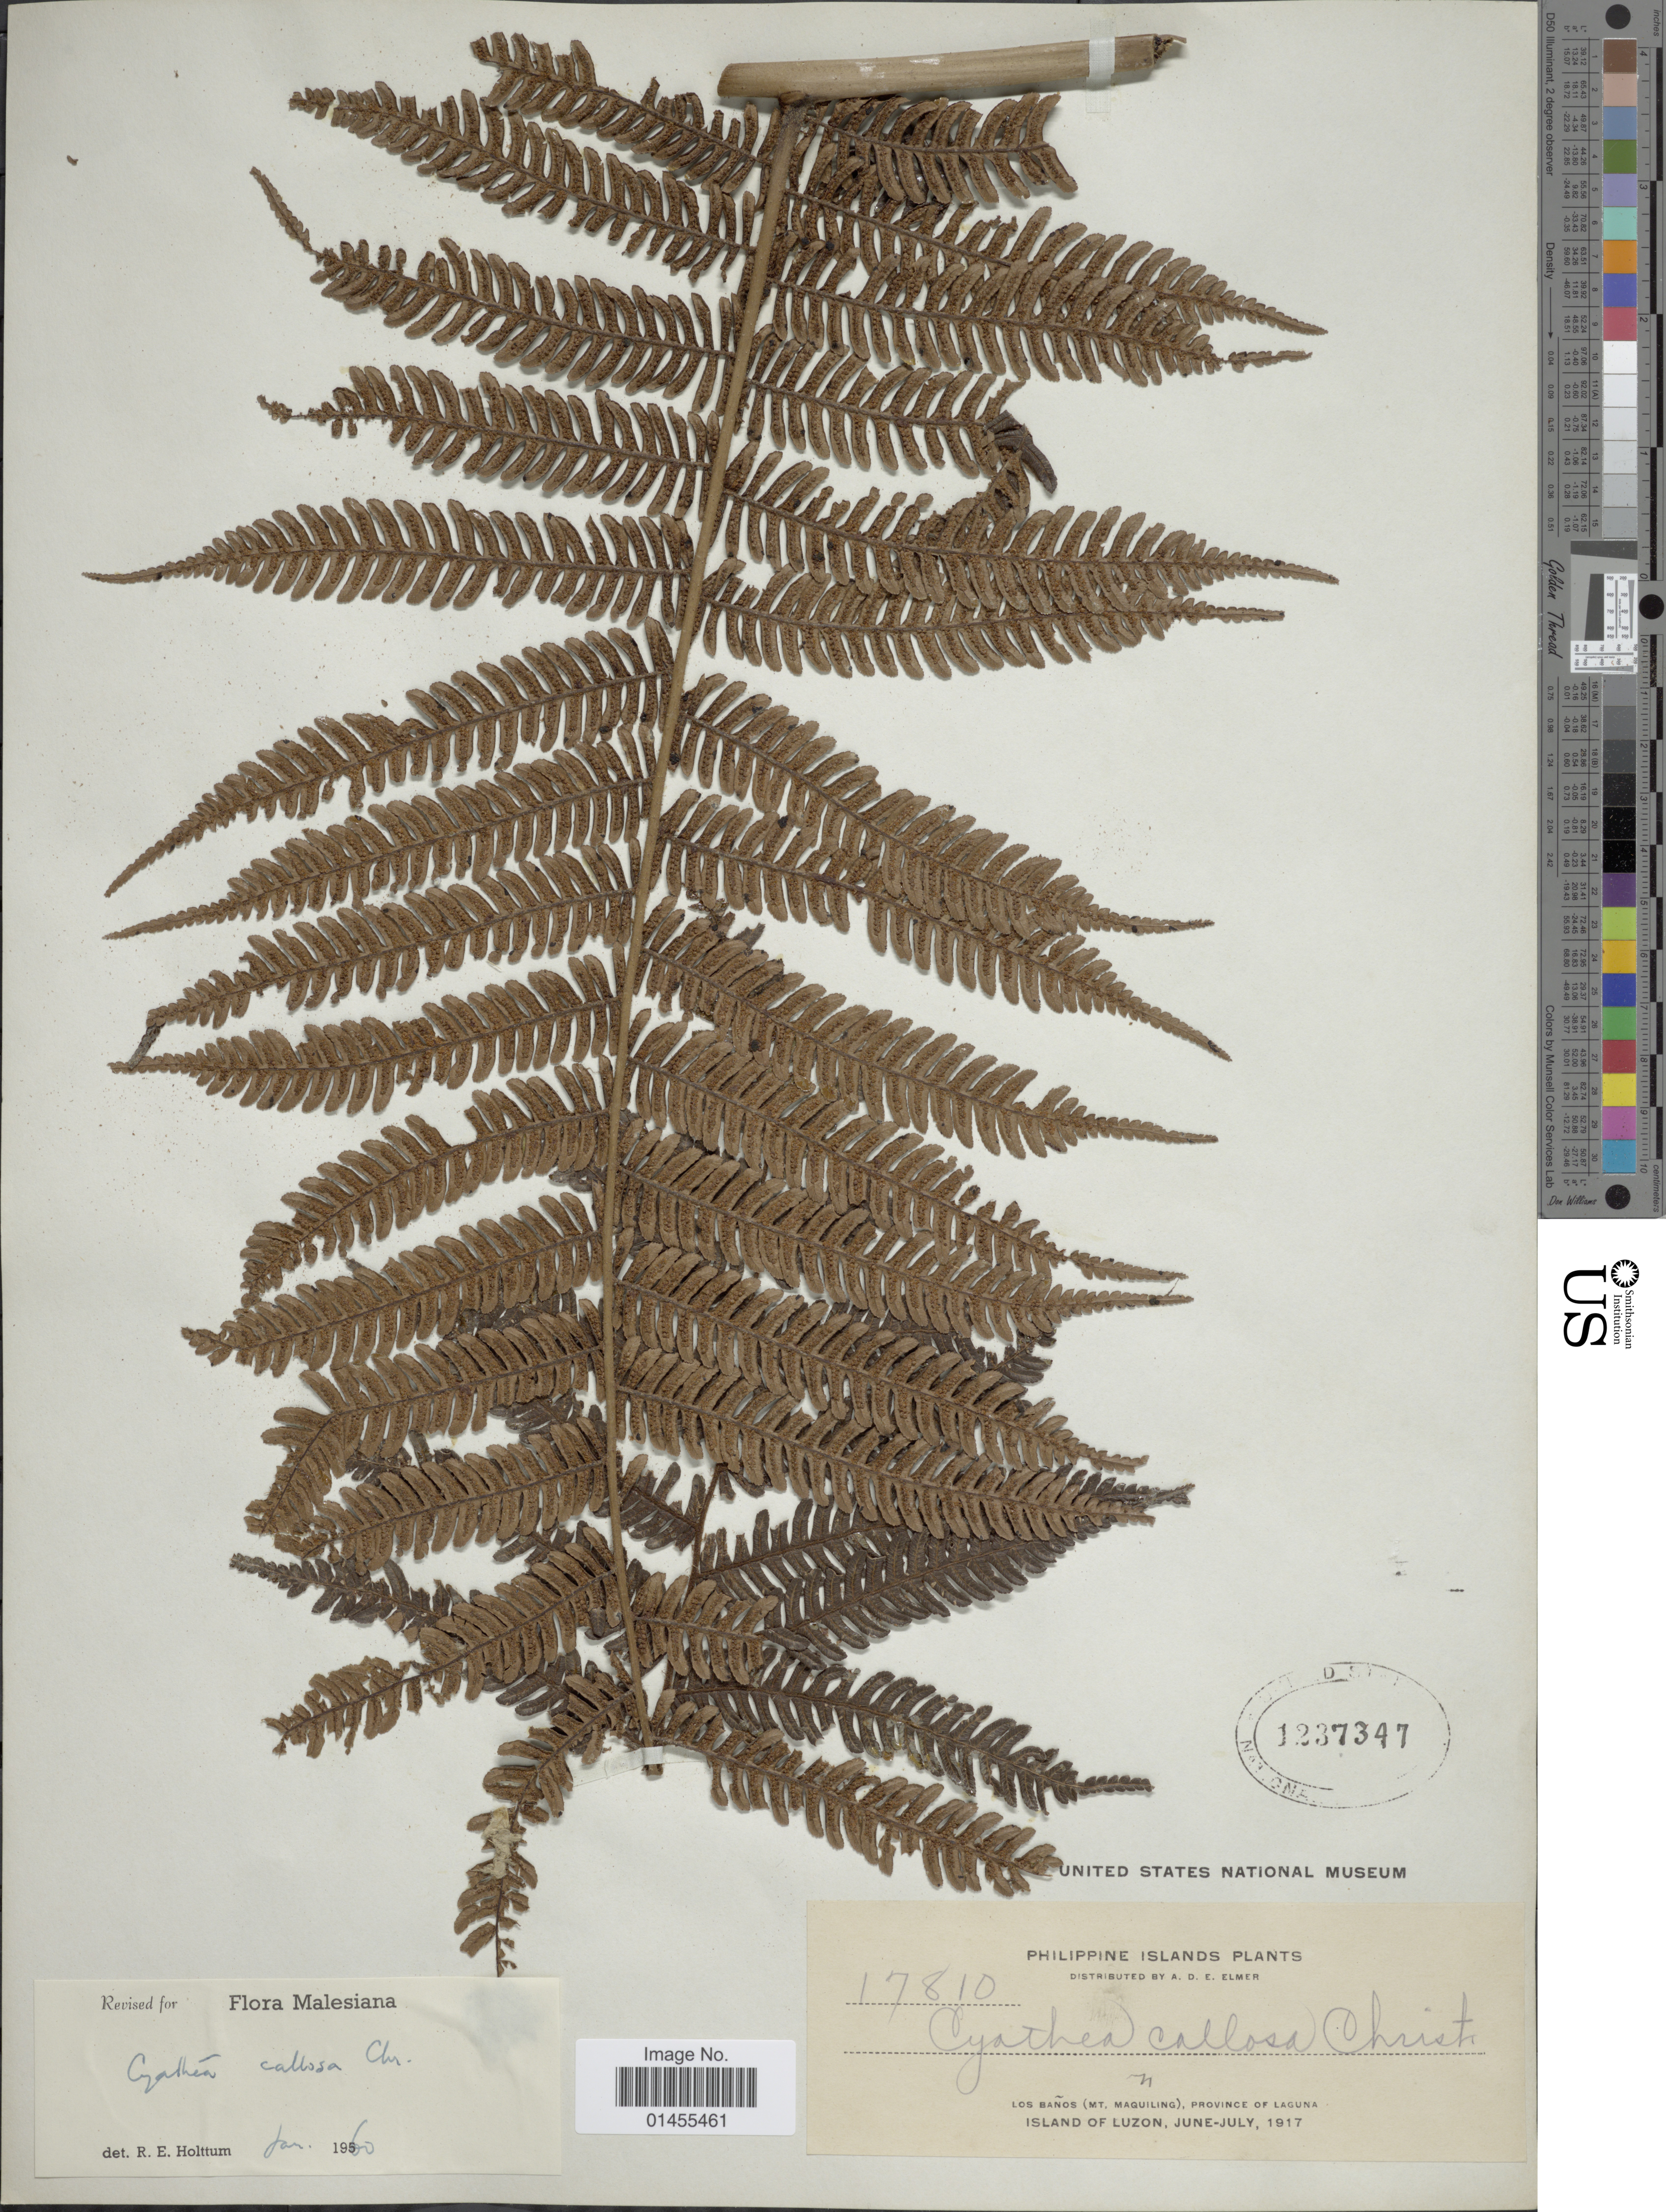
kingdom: Plantae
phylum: Tracheophyta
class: Polypodiopsida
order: Cyatheales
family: Cyatheaceae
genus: Alsophila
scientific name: Alsophila callosa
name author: (Christ) R.M. Tryon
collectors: A. D. E. Elmer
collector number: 17810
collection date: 1917-06/1917-07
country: Philippines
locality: Island of Luzon, Philippine Islands, Los Banos (Mt. Maquiling), province of Laguna.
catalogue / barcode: US 1237347